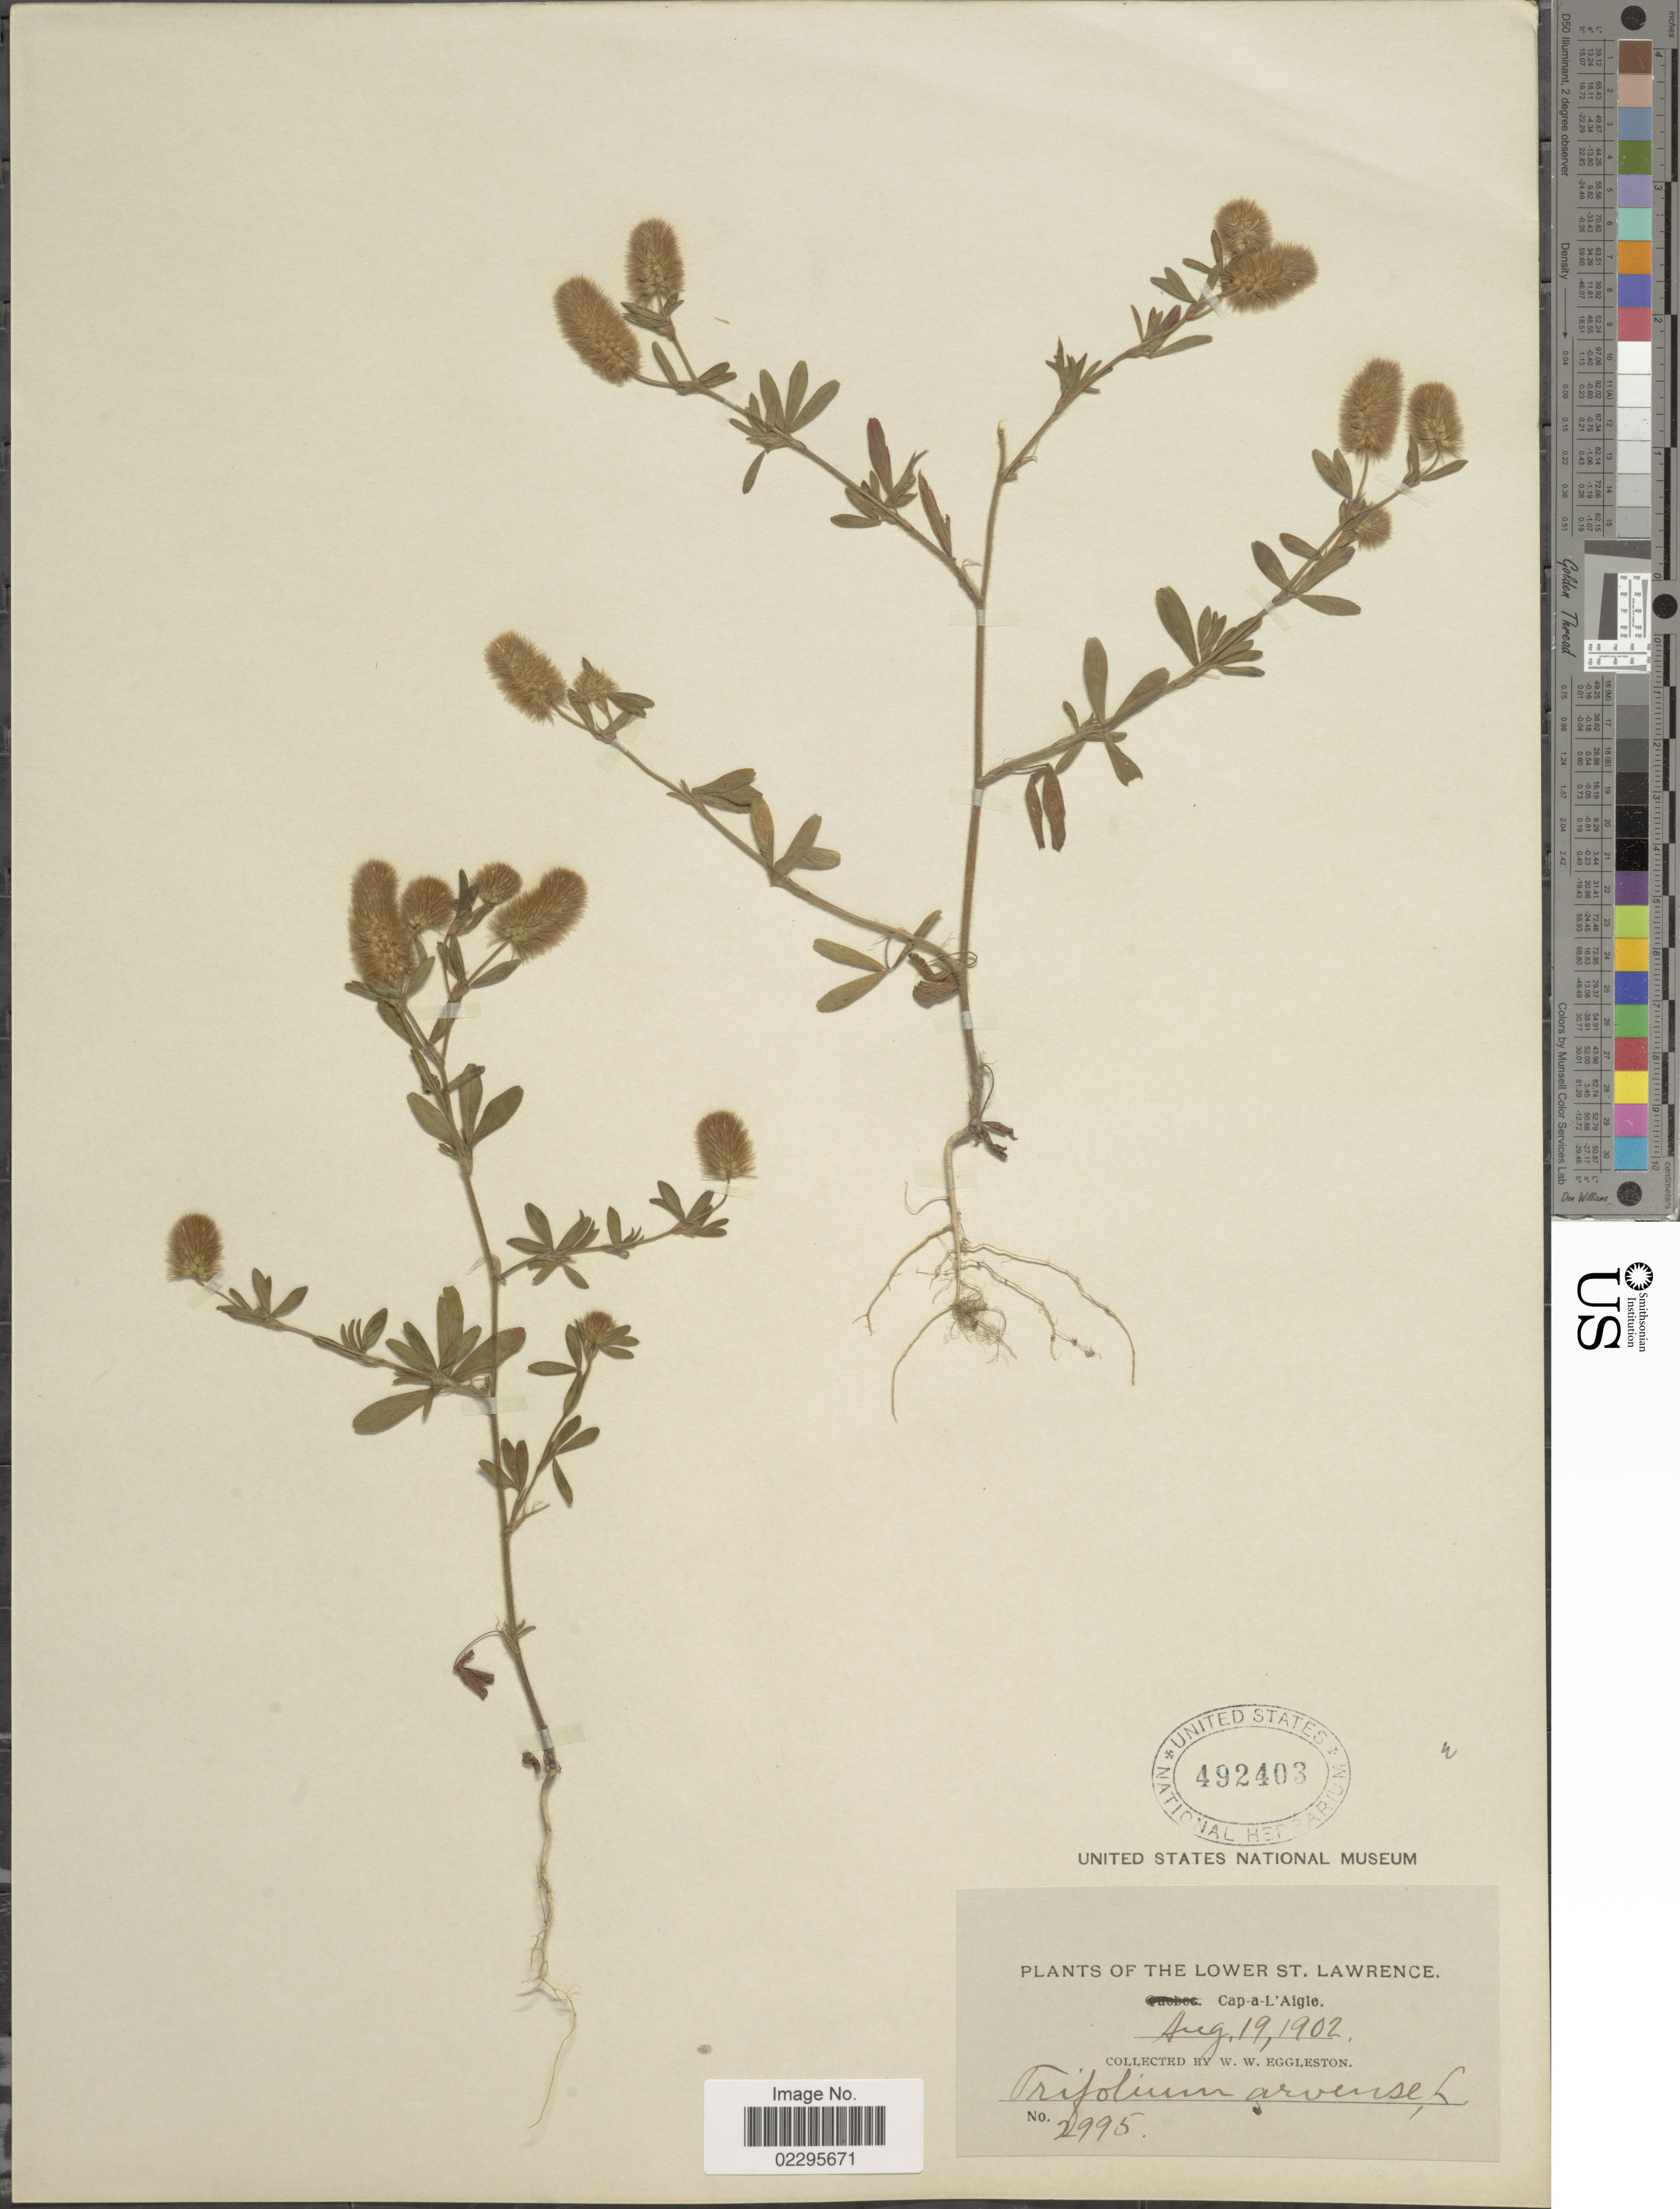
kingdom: Plantae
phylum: Tracheophyta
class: Magnoliopsida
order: Fabales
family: Fabaceae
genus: Trifolium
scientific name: Trifolium arvense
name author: L.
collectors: W. W. Eggleston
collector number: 2995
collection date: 1902-08-19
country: Canada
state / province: Quebec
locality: Lower St. Lawrence, Cap-a-L'Aigle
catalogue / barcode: US 492403